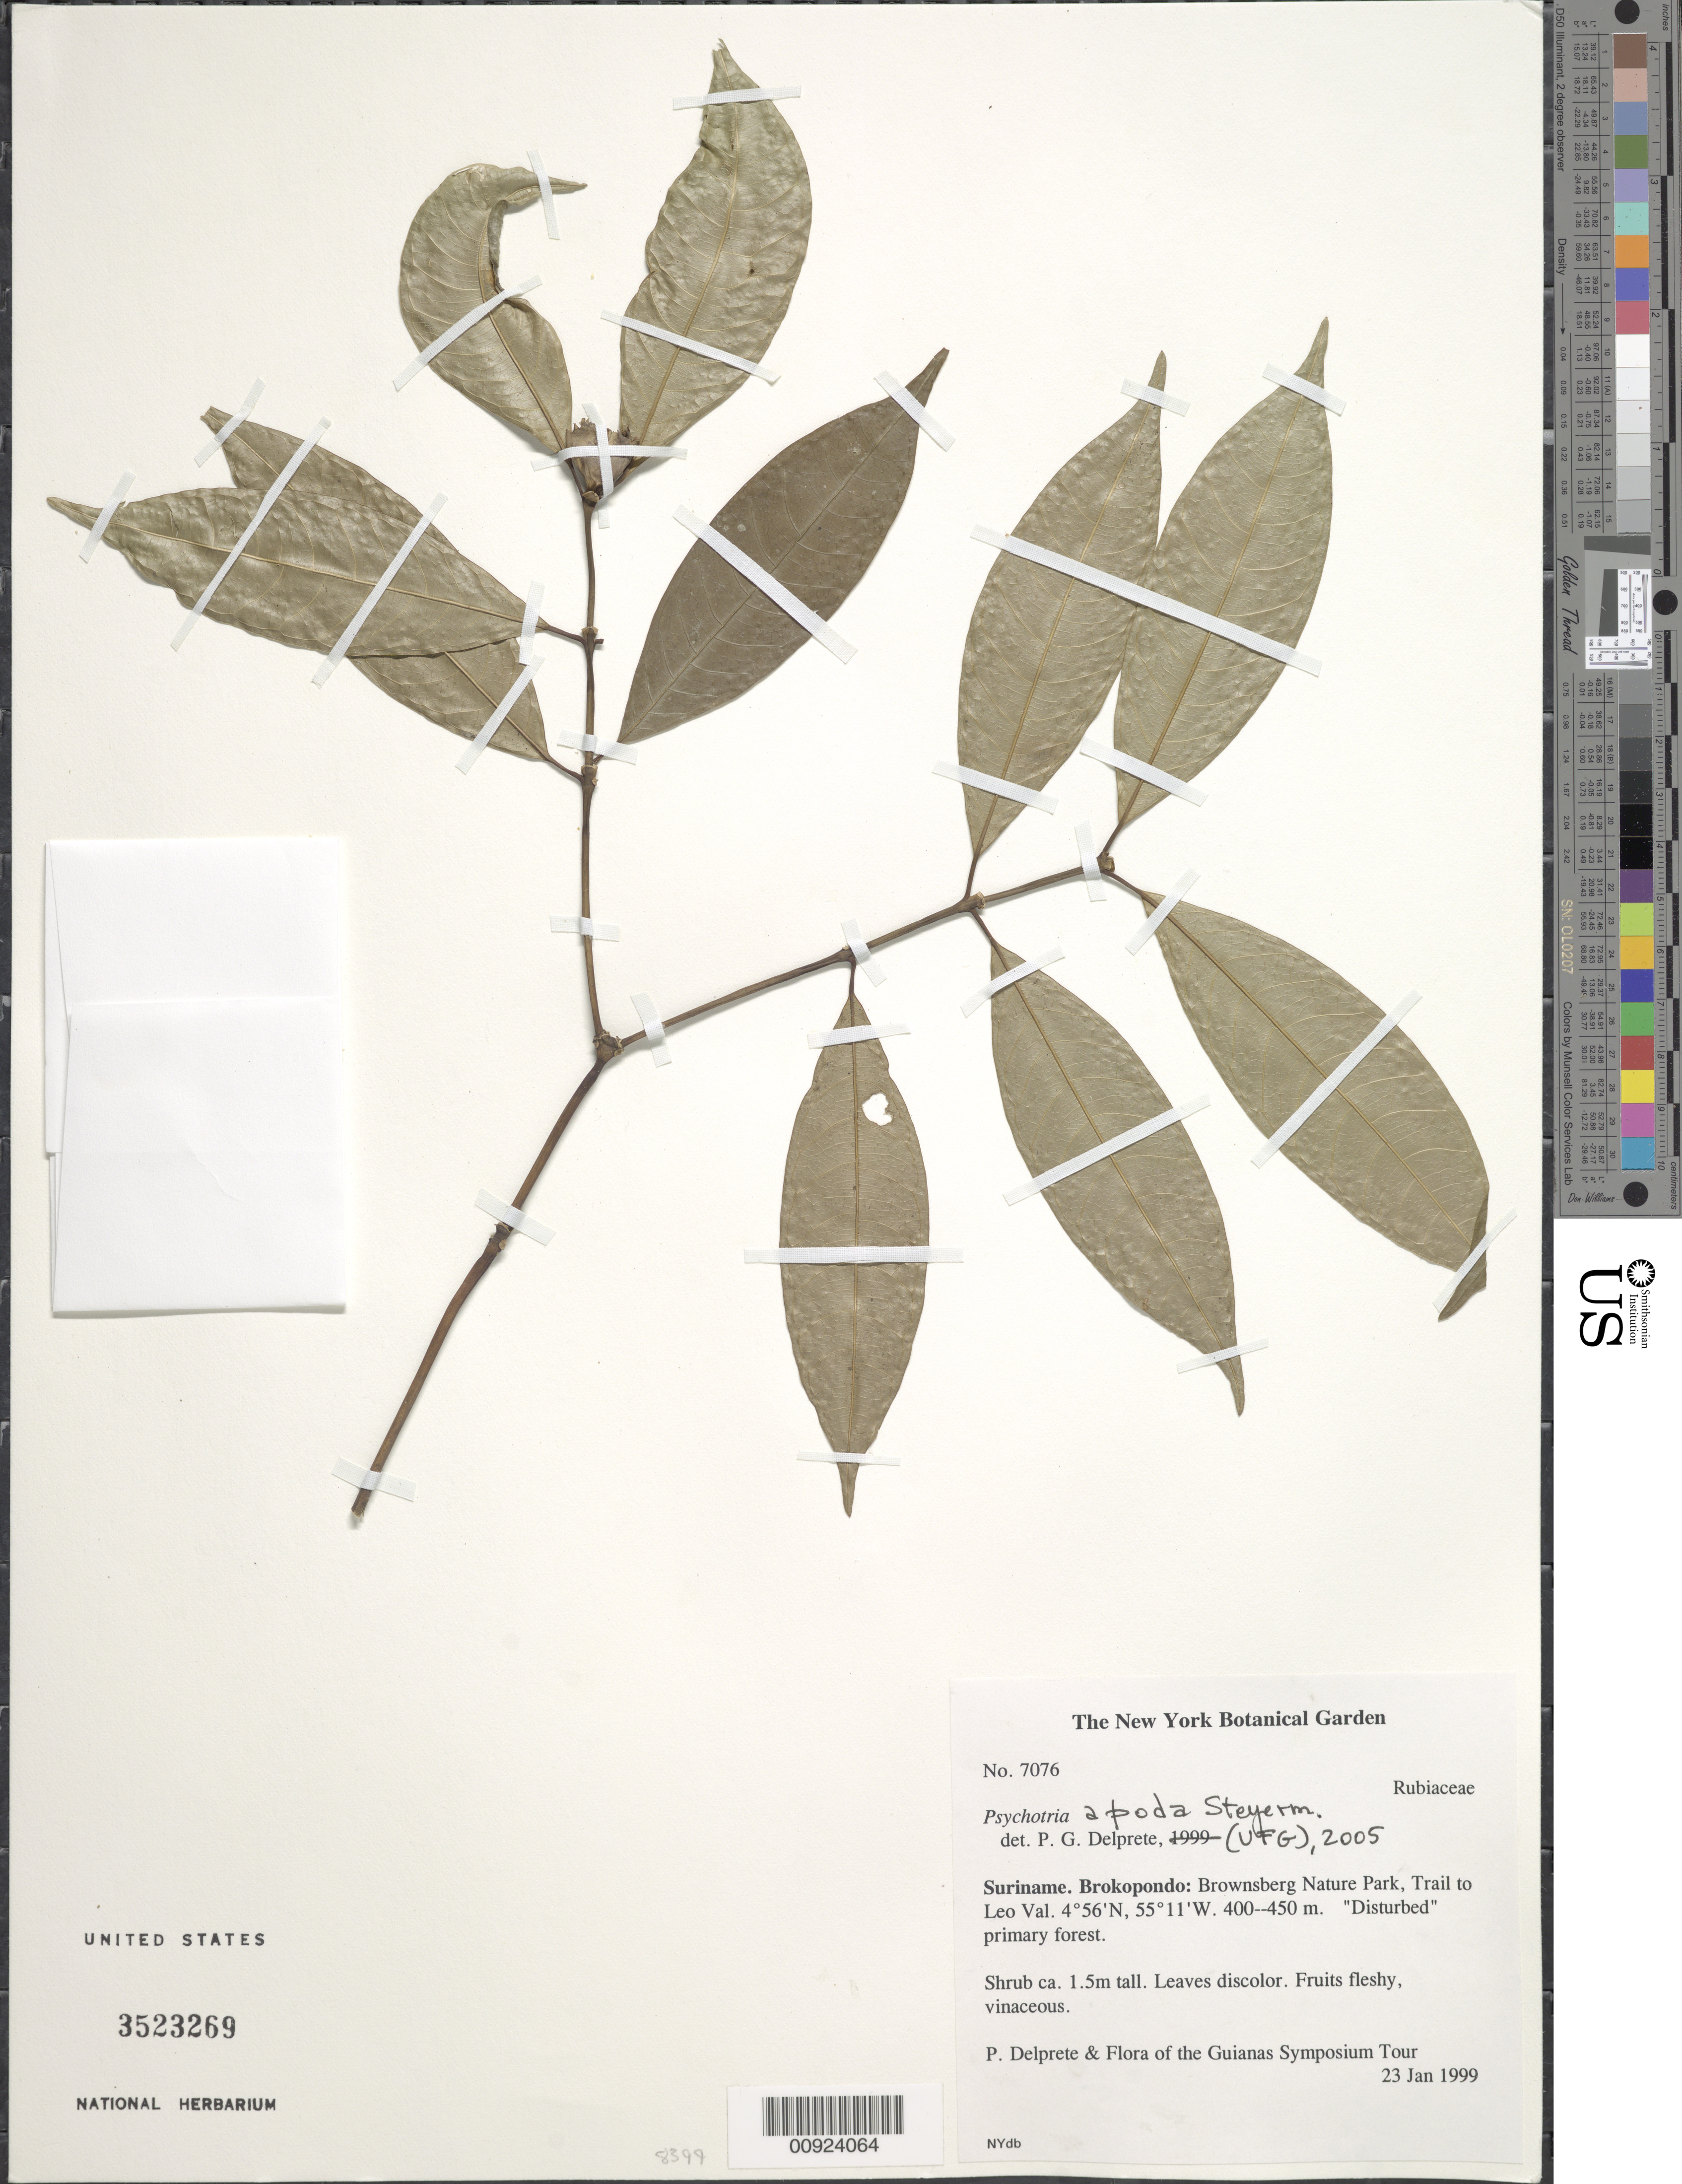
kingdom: Plantae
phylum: Tracheophyta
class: Magnoliopsida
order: Gentianales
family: Rubiaceae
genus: Palicourea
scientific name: Palicourea apoda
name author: (Steyerm.) Delprete & J.H. Kirkbr.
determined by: Kirkbride, J. H., Jr.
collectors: P. G. Delprete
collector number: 7076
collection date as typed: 23-Jan-99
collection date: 1999-01-23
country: Suriname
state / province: Brokopondo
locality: Brownsberg Nature Park, Trail to Leo Val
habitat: "Disturbed" primary forest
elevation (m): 400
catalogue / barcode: US 3523269